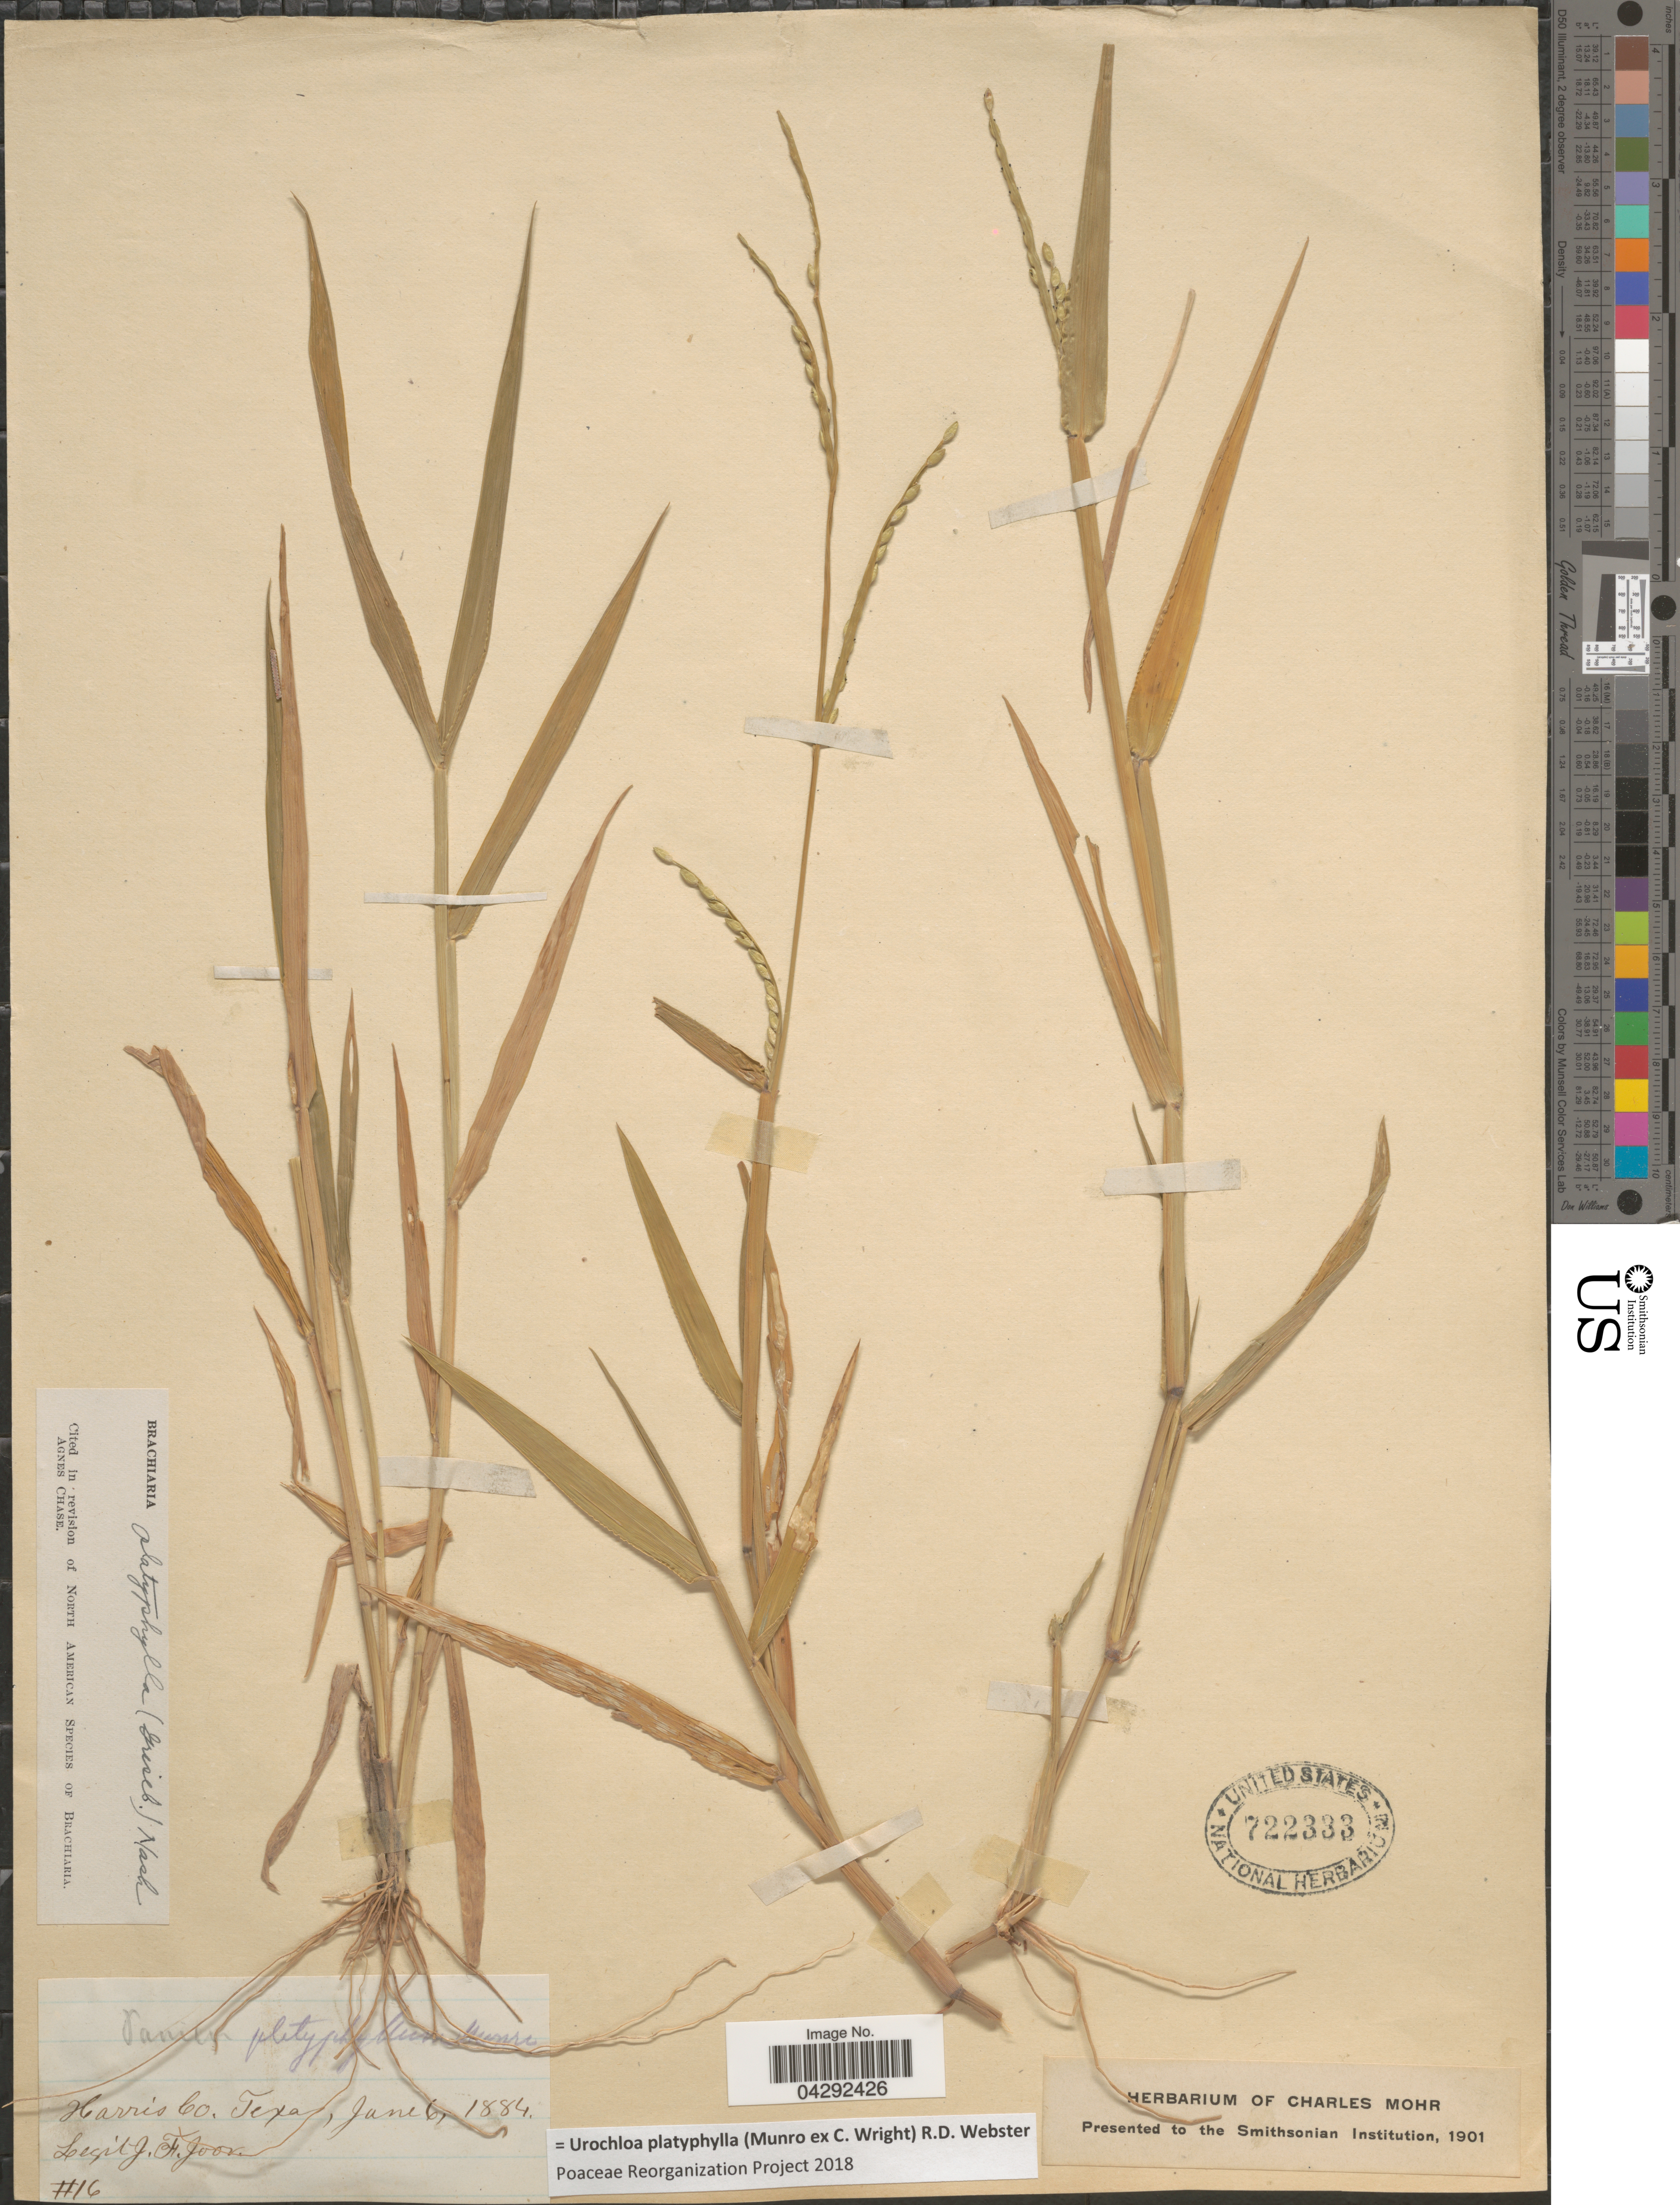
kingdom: Plantae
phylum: Tracheophyta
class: Liliopsida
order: Poales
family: Poaceae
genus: Urochloa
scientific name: Urochloa platyphylla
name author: (Munro ex C. Wright) R.D. Webster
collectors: J. F. Joor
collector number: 16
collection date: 1884-06-06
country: United States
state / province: Texas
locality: Harris Co.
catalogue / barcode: US 722333